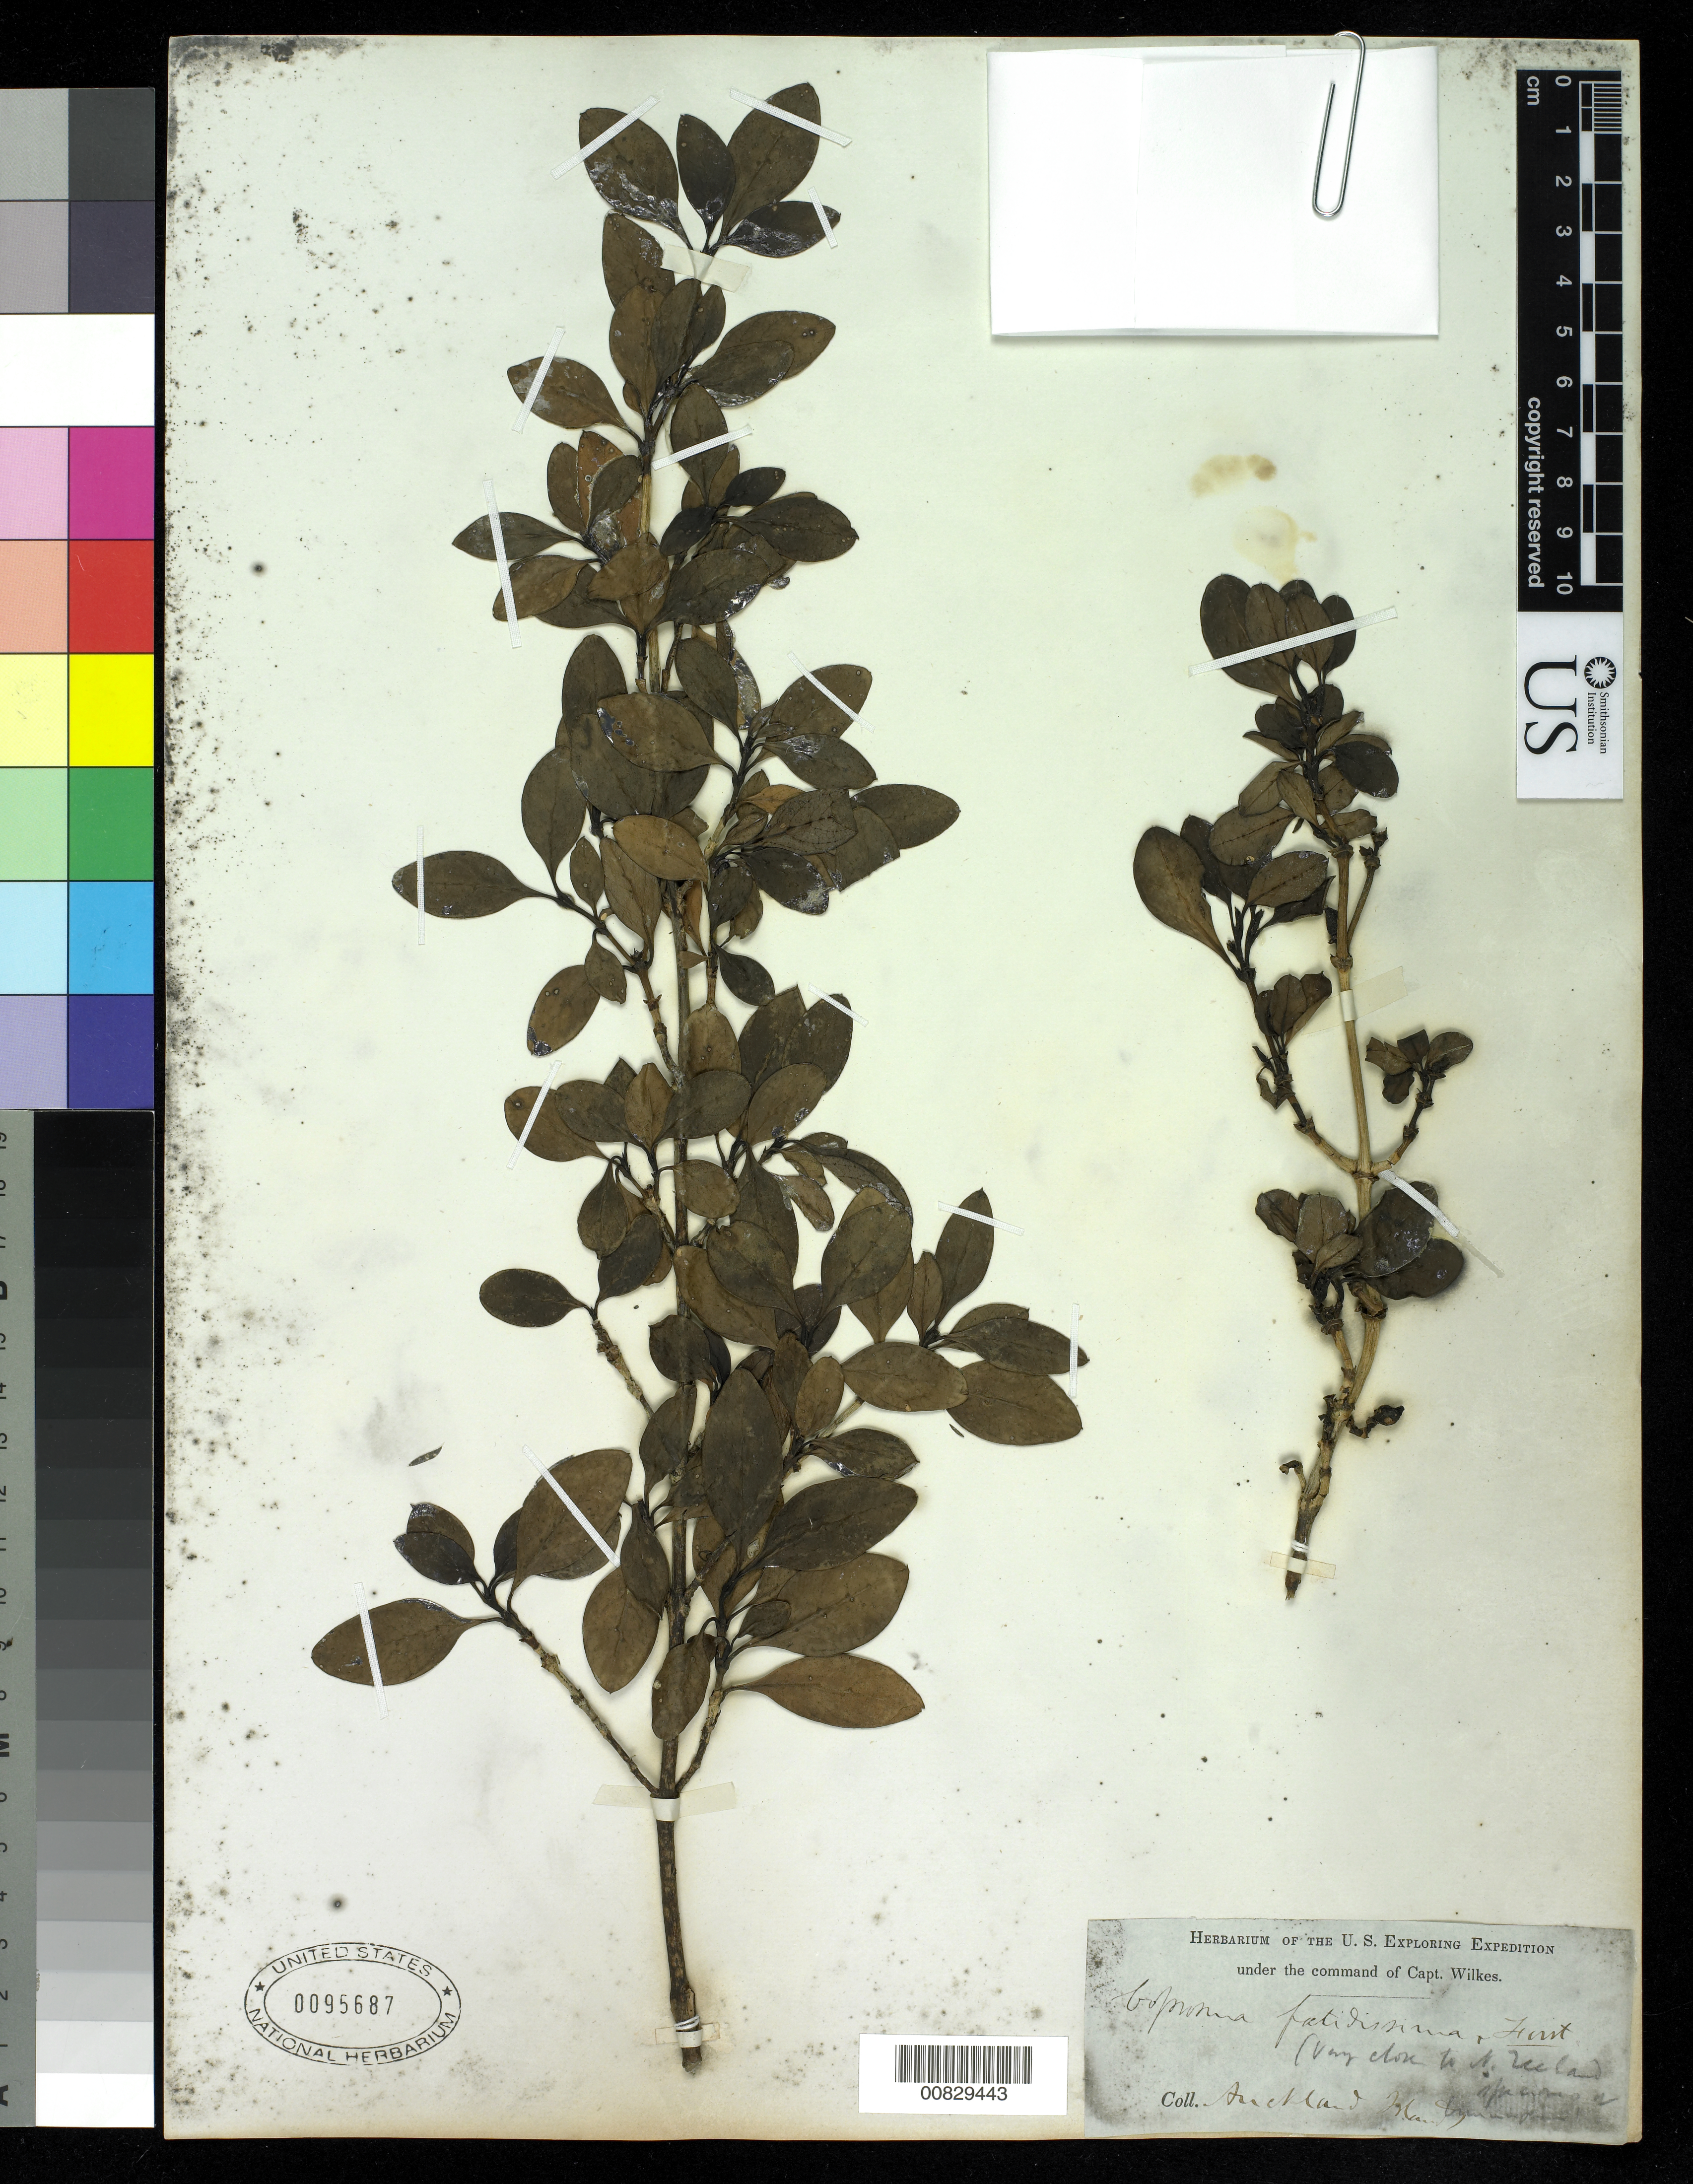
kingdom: Plantae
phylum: Tracheophyta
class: Magnoliopsida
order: Gentianales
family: Rubiaceae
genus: Coprosma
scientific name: Coprosma foetidissima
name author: J.R. Forst. & G. Forst.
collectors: Wilkes Explor. Exped.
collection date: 1838/1842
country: New Zealand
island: Auckland Islands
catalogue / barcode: US 95687